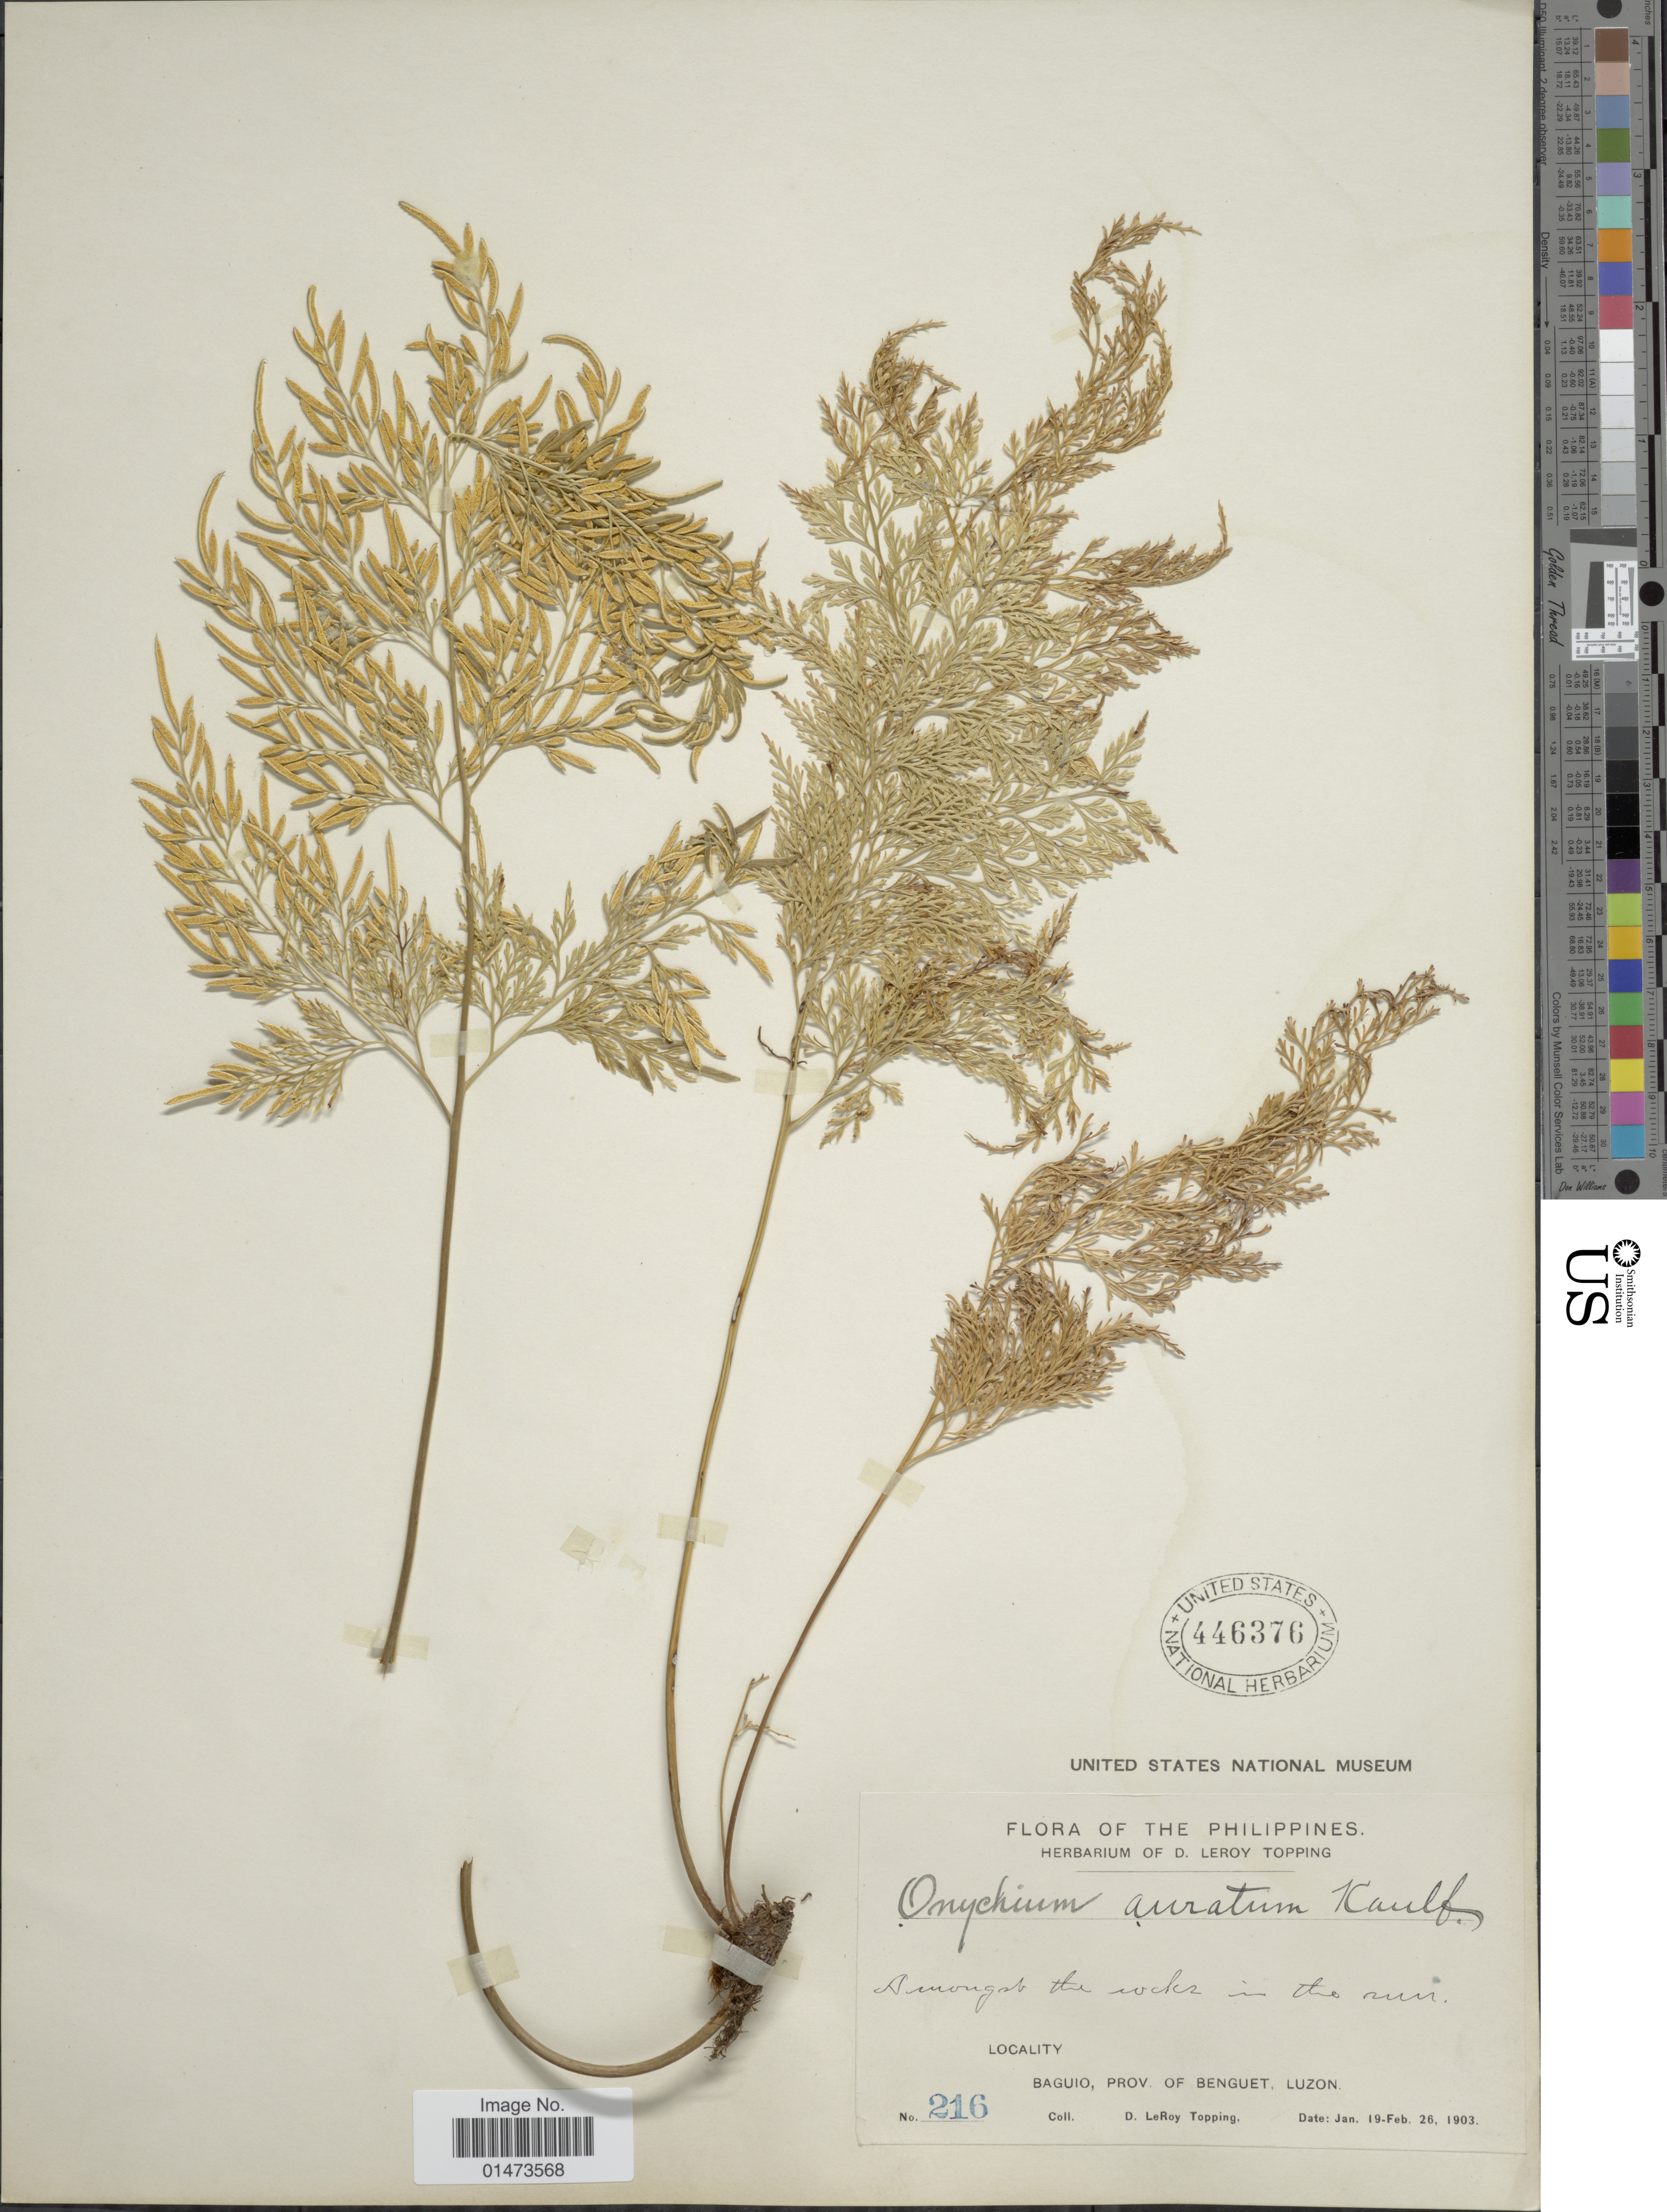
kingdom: Plantae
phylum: Tracheophyta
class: Polypodiopsida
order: Polypodiales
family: Pteridaceae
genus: Onychium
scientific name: Onychium siliculosum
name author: (Desv.) C. Chr.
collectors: D. L. Topping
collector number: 216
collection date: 1903-01-19/1903-02-26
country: Philippines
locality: Baguio, Prov. of Benguet, Luzon.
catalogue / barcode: US 446376